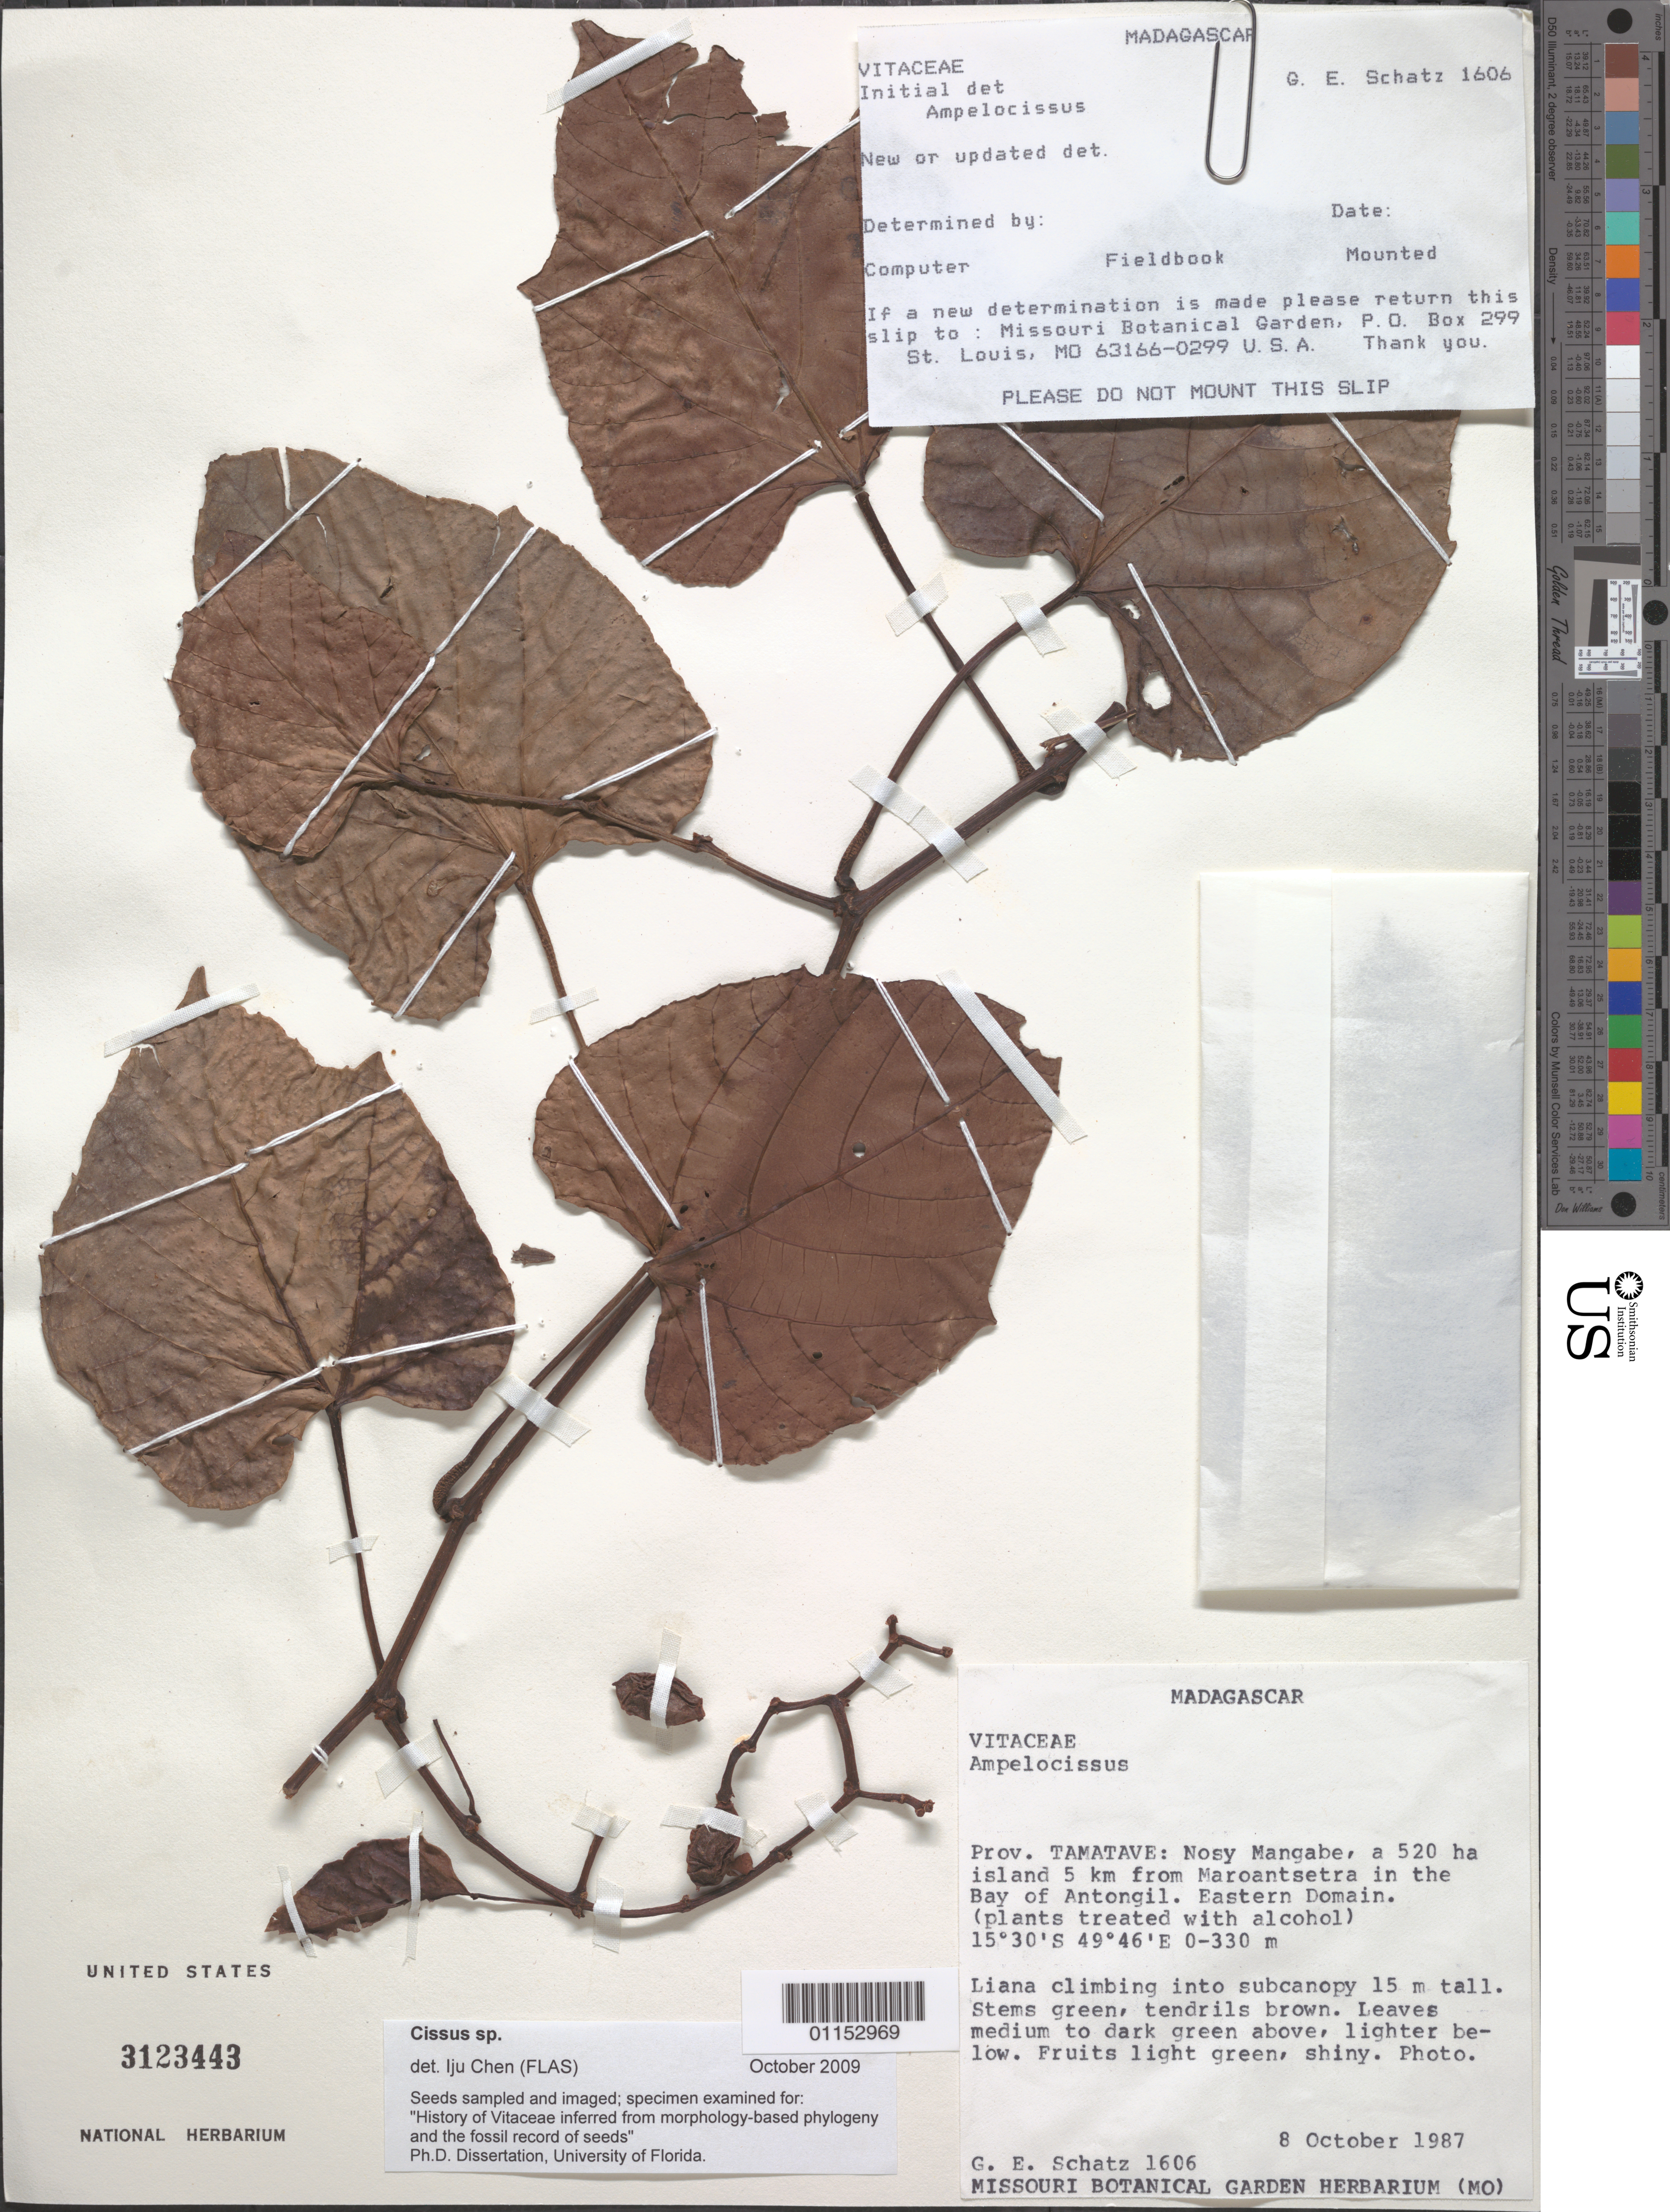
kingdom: Plantae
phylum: Tracheophyta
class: Magnoliopsida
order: Vitales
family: Vitaceae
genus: Cissus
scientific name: Cissus sp.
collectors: G. Schatz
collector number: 1606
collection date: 1987-10-08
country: Madagascar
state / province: Analanjirofo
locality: Nosy Mangabe, 5 km from Maroantsetra in the Bay of Antongil. Eastern Domain.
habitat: Liana climbing into subcanopy.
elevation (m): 0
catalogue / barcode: US 3123443